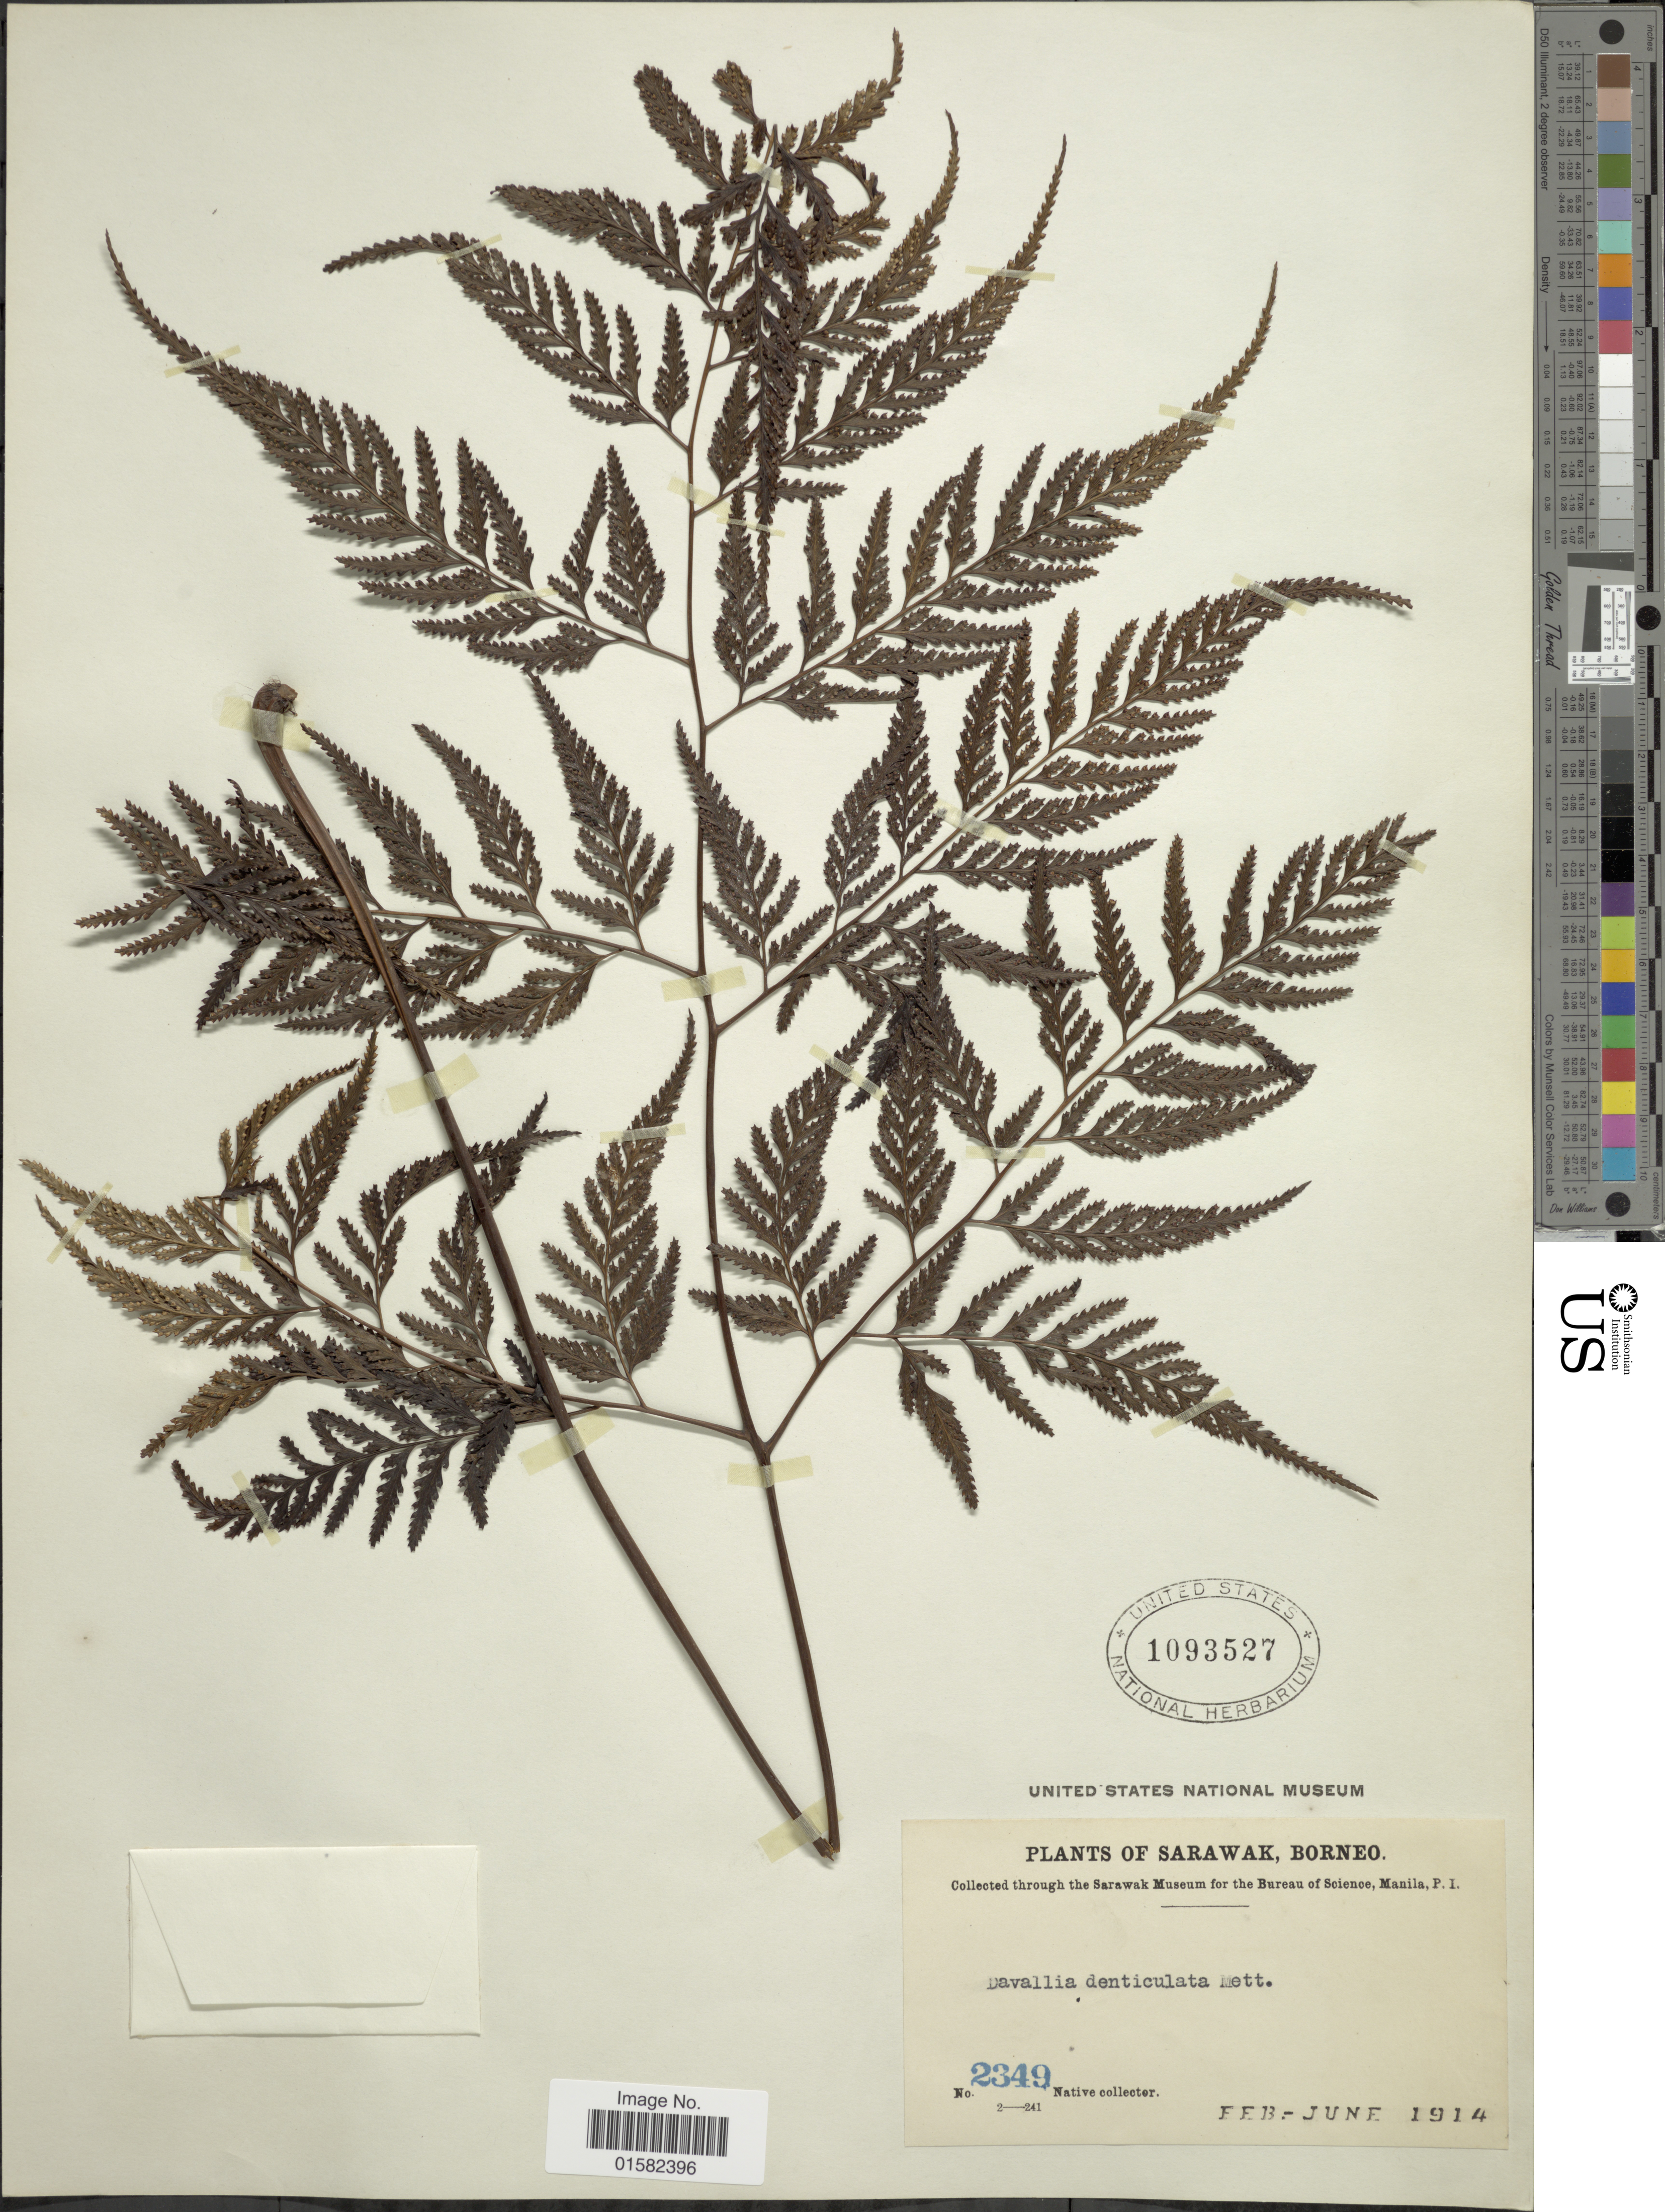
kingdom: Plantae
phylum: Tracheophyta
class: Polypodiopsida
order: Polypodiales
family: Davalliaceae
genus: Wibelia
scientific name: Wibelia denticulata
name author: (Burm. f.) M. Kato & Tsutsumi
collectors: Native collector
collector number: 2349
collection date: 1914-02/1914-06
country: Malaysia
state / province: Sarawak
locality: Borneo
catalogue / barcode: US 1093527